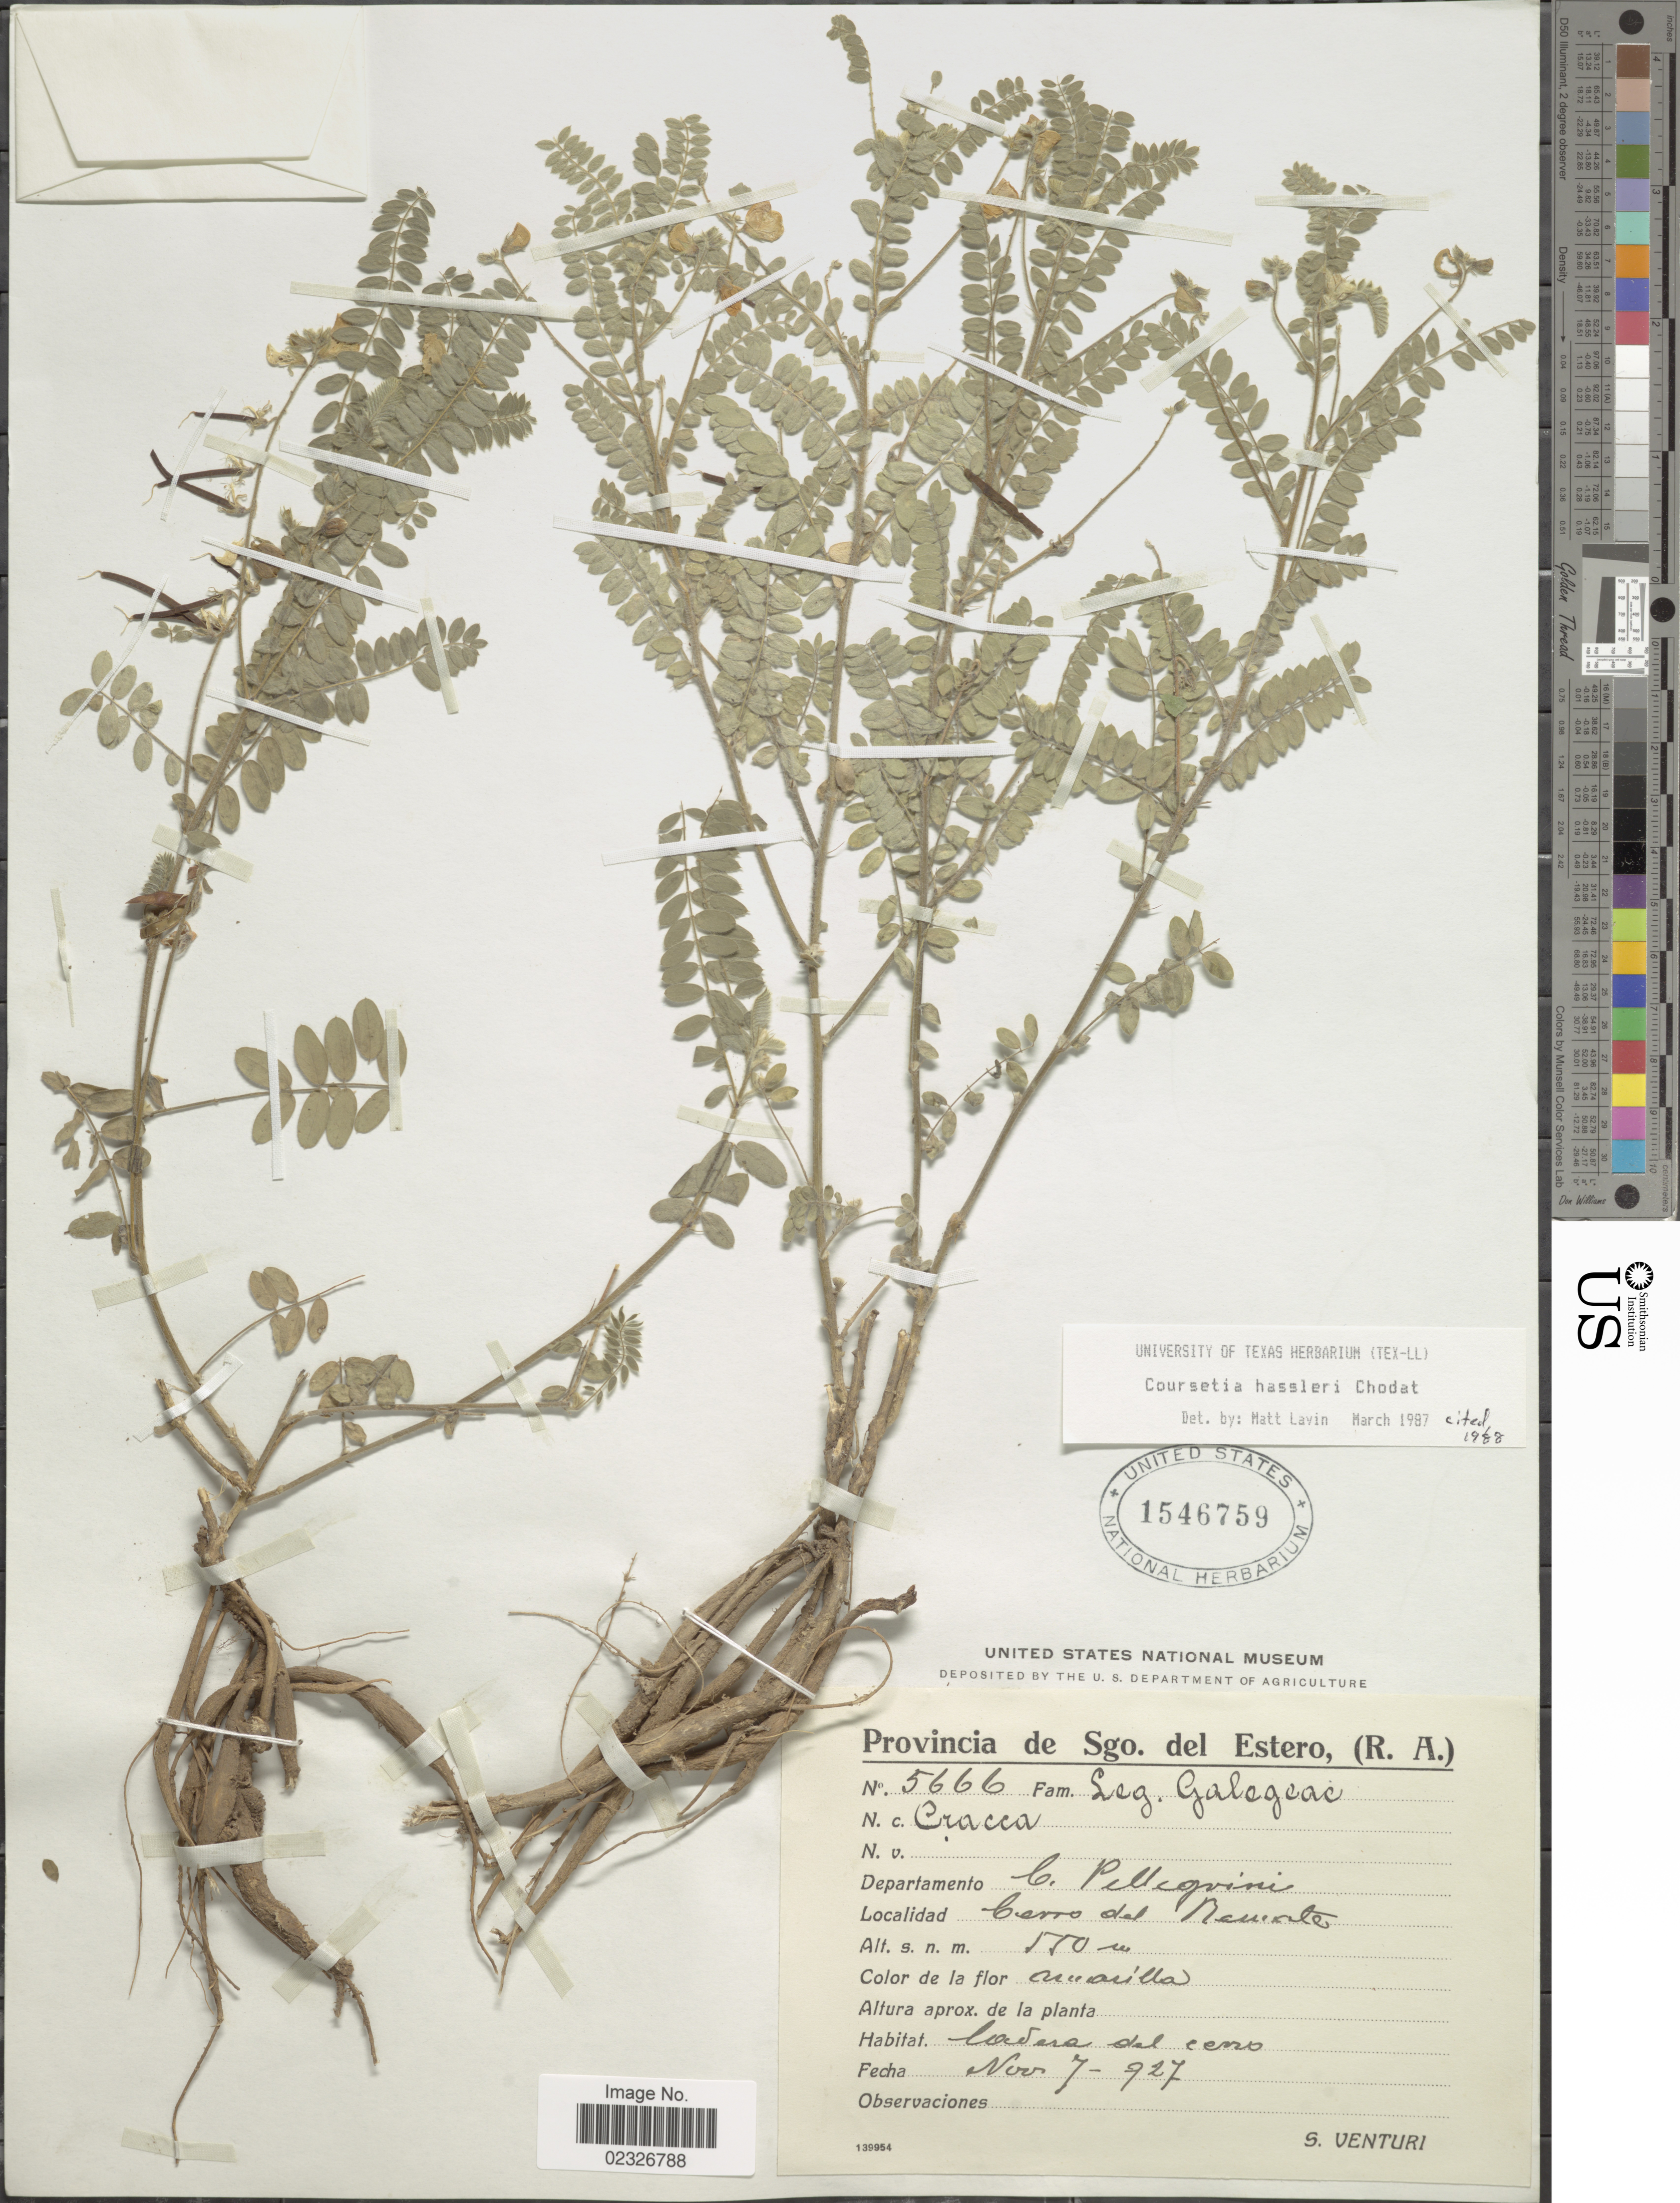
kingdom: Plantae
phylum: Tracheophyta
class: Magnoliopsida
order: Fabales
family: Fabaceae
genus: Coursetia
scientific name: Coursetia hassleri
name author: Chodat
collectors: S. Venturi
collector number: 5666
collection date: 1927-11-07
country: Argentina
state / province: Santiago del Estero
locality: Provincia de Sgo. del Estero, (R.A.). Departamento Pellegrini. Cerro del Remate.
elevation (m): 550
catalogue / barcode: US 1546759